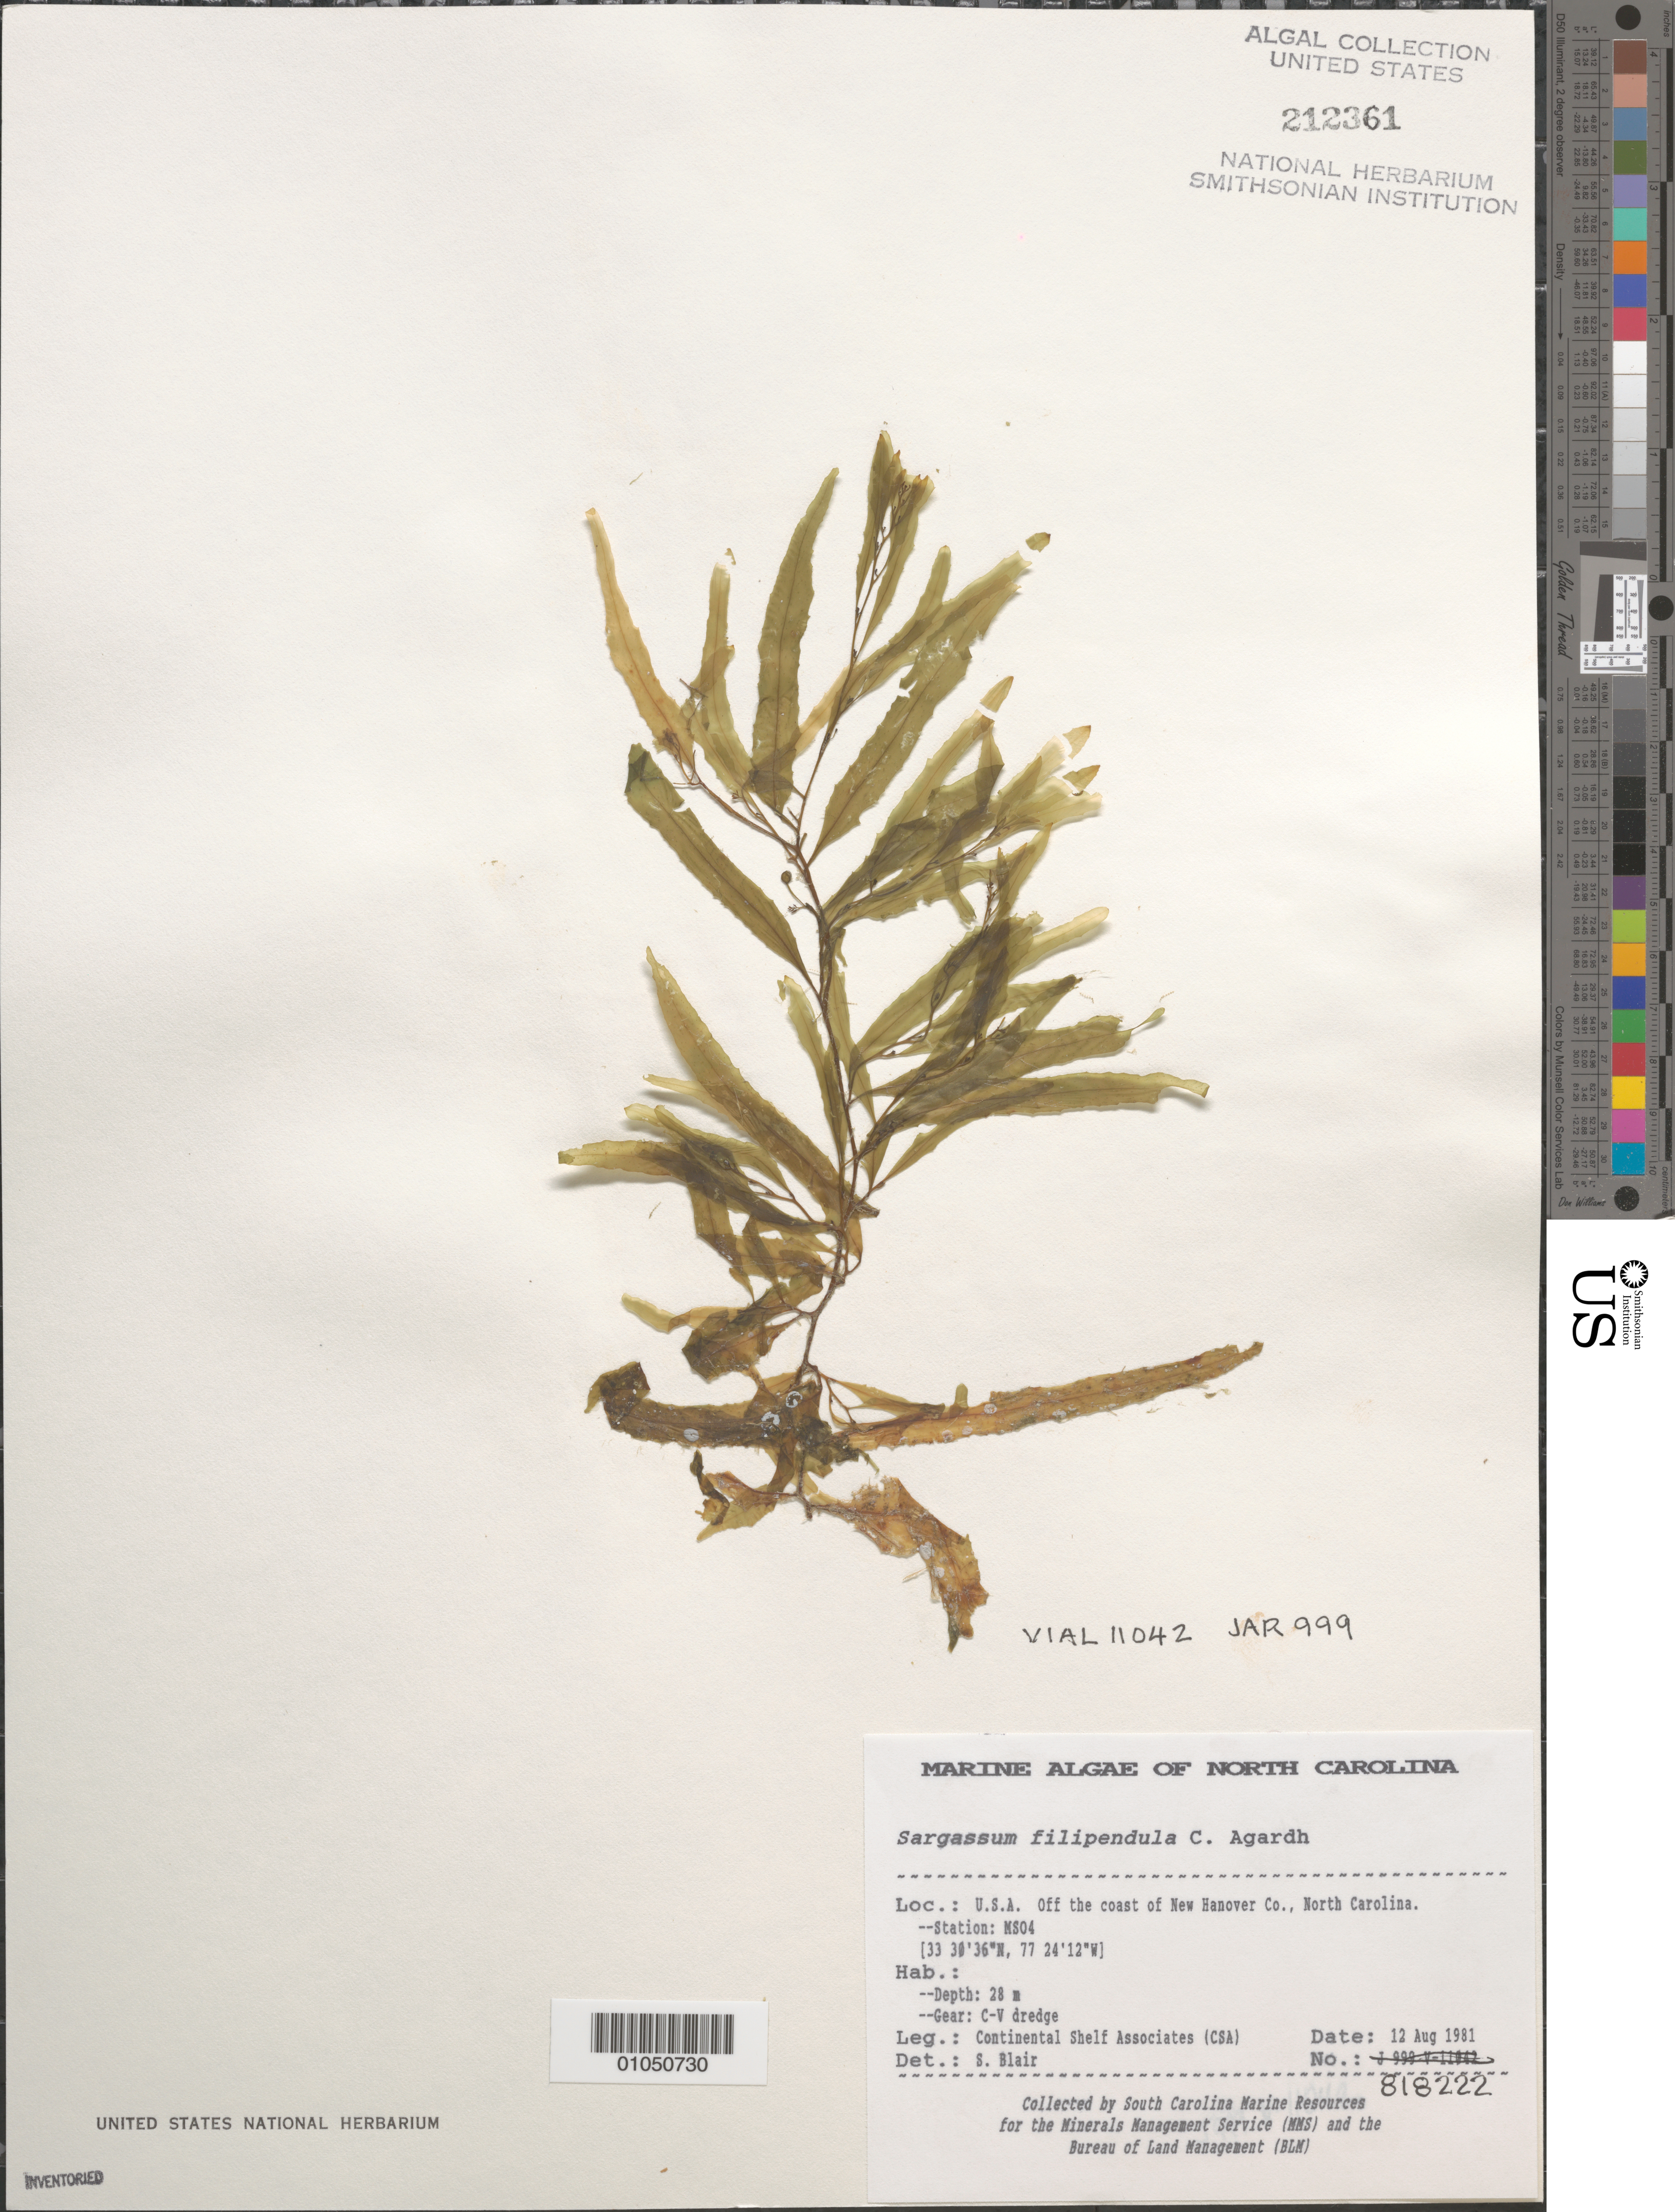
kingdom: Chromista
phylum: Ochrophyta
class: Phaeophyceae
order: Fucales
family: Sargassaceae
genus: Sargassum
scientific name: Sargassum filipendula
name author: C. Agardh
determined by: Blair, S. M.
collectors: Continental Shelf Associates for the MMS/BLM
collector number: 818222 Station MS04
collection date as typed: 12 Aug 1981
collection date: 1981-08-12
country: United States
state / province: North Carolina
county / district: New Hanover County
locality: Off coast of New Hanover County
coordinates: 33 30'36"N, 077 24'12"W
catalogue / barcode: US 212361